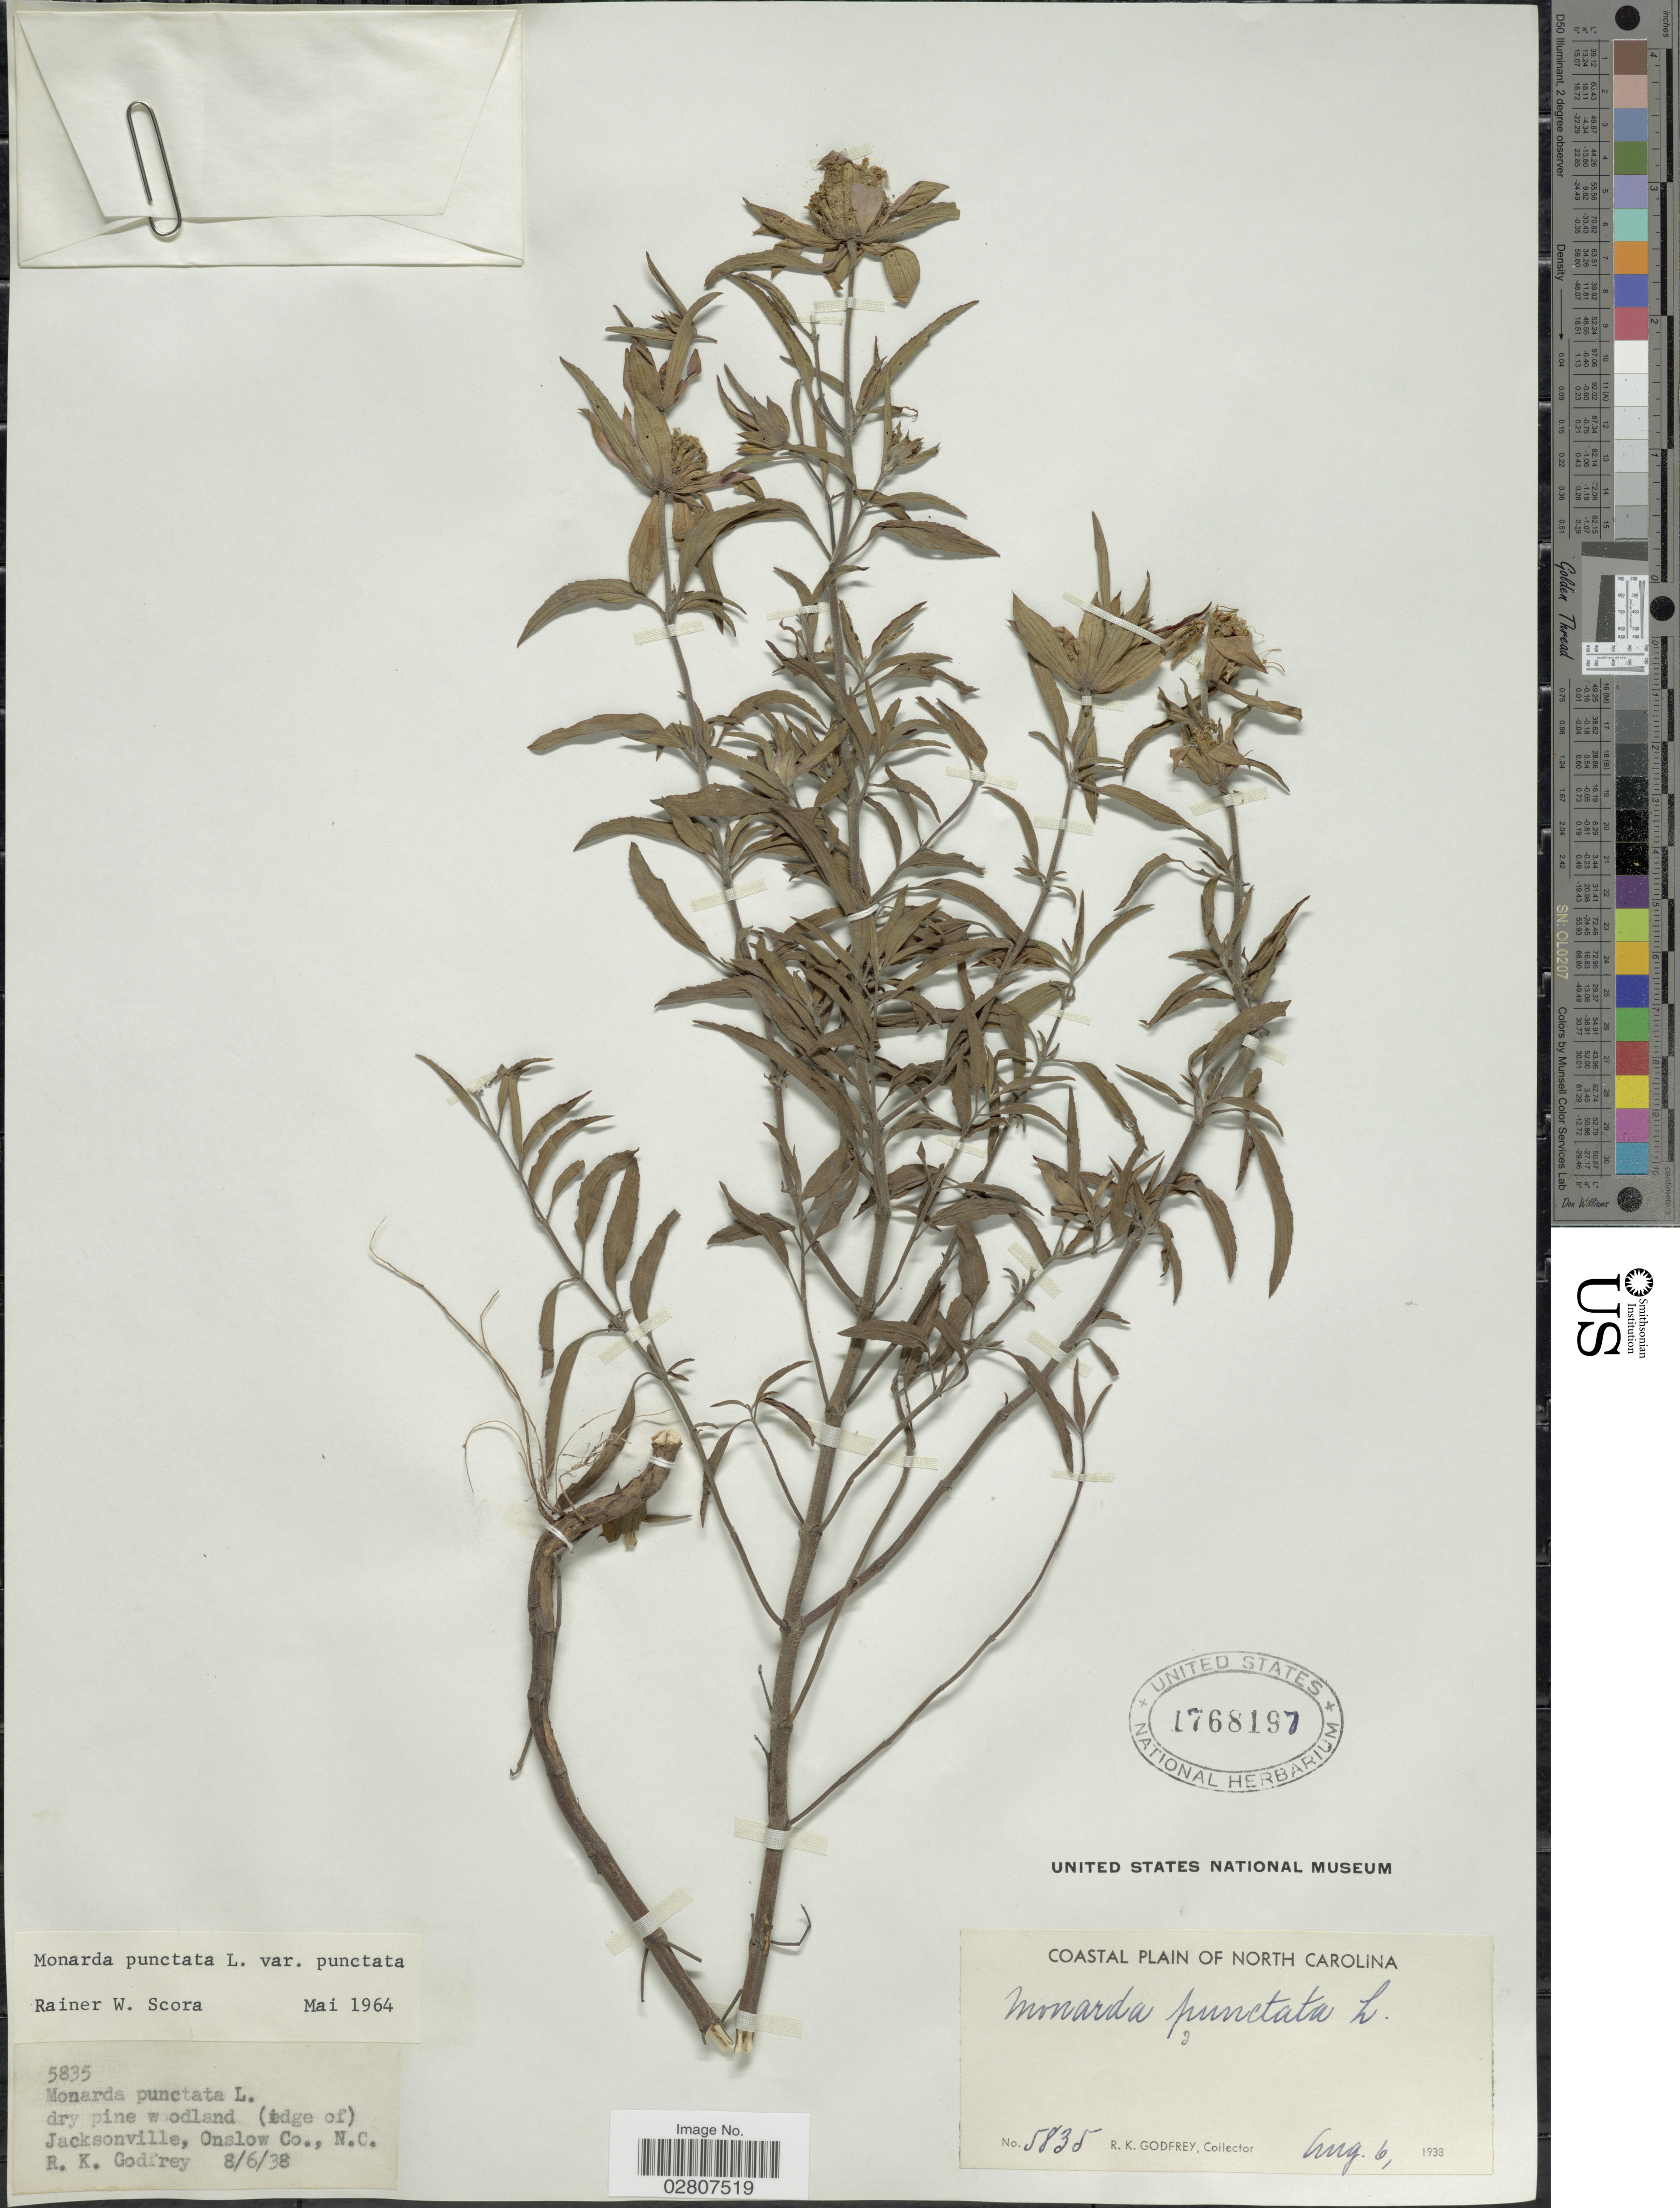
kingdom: Plantae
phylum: Tracheophyta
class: Magnoliopsida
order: Lamiales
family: Lamiaceae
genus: Monarda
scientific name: Monarda punctata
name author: L.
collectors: R. K. Godfrey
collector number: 5835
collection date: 1938-08-06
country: United States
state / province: North Carolina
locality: Coastal Plain of North Carolina. Dry pine woodland (edge of) Jacksonville, Onslow Co., N.C.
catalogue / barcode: US 1768197